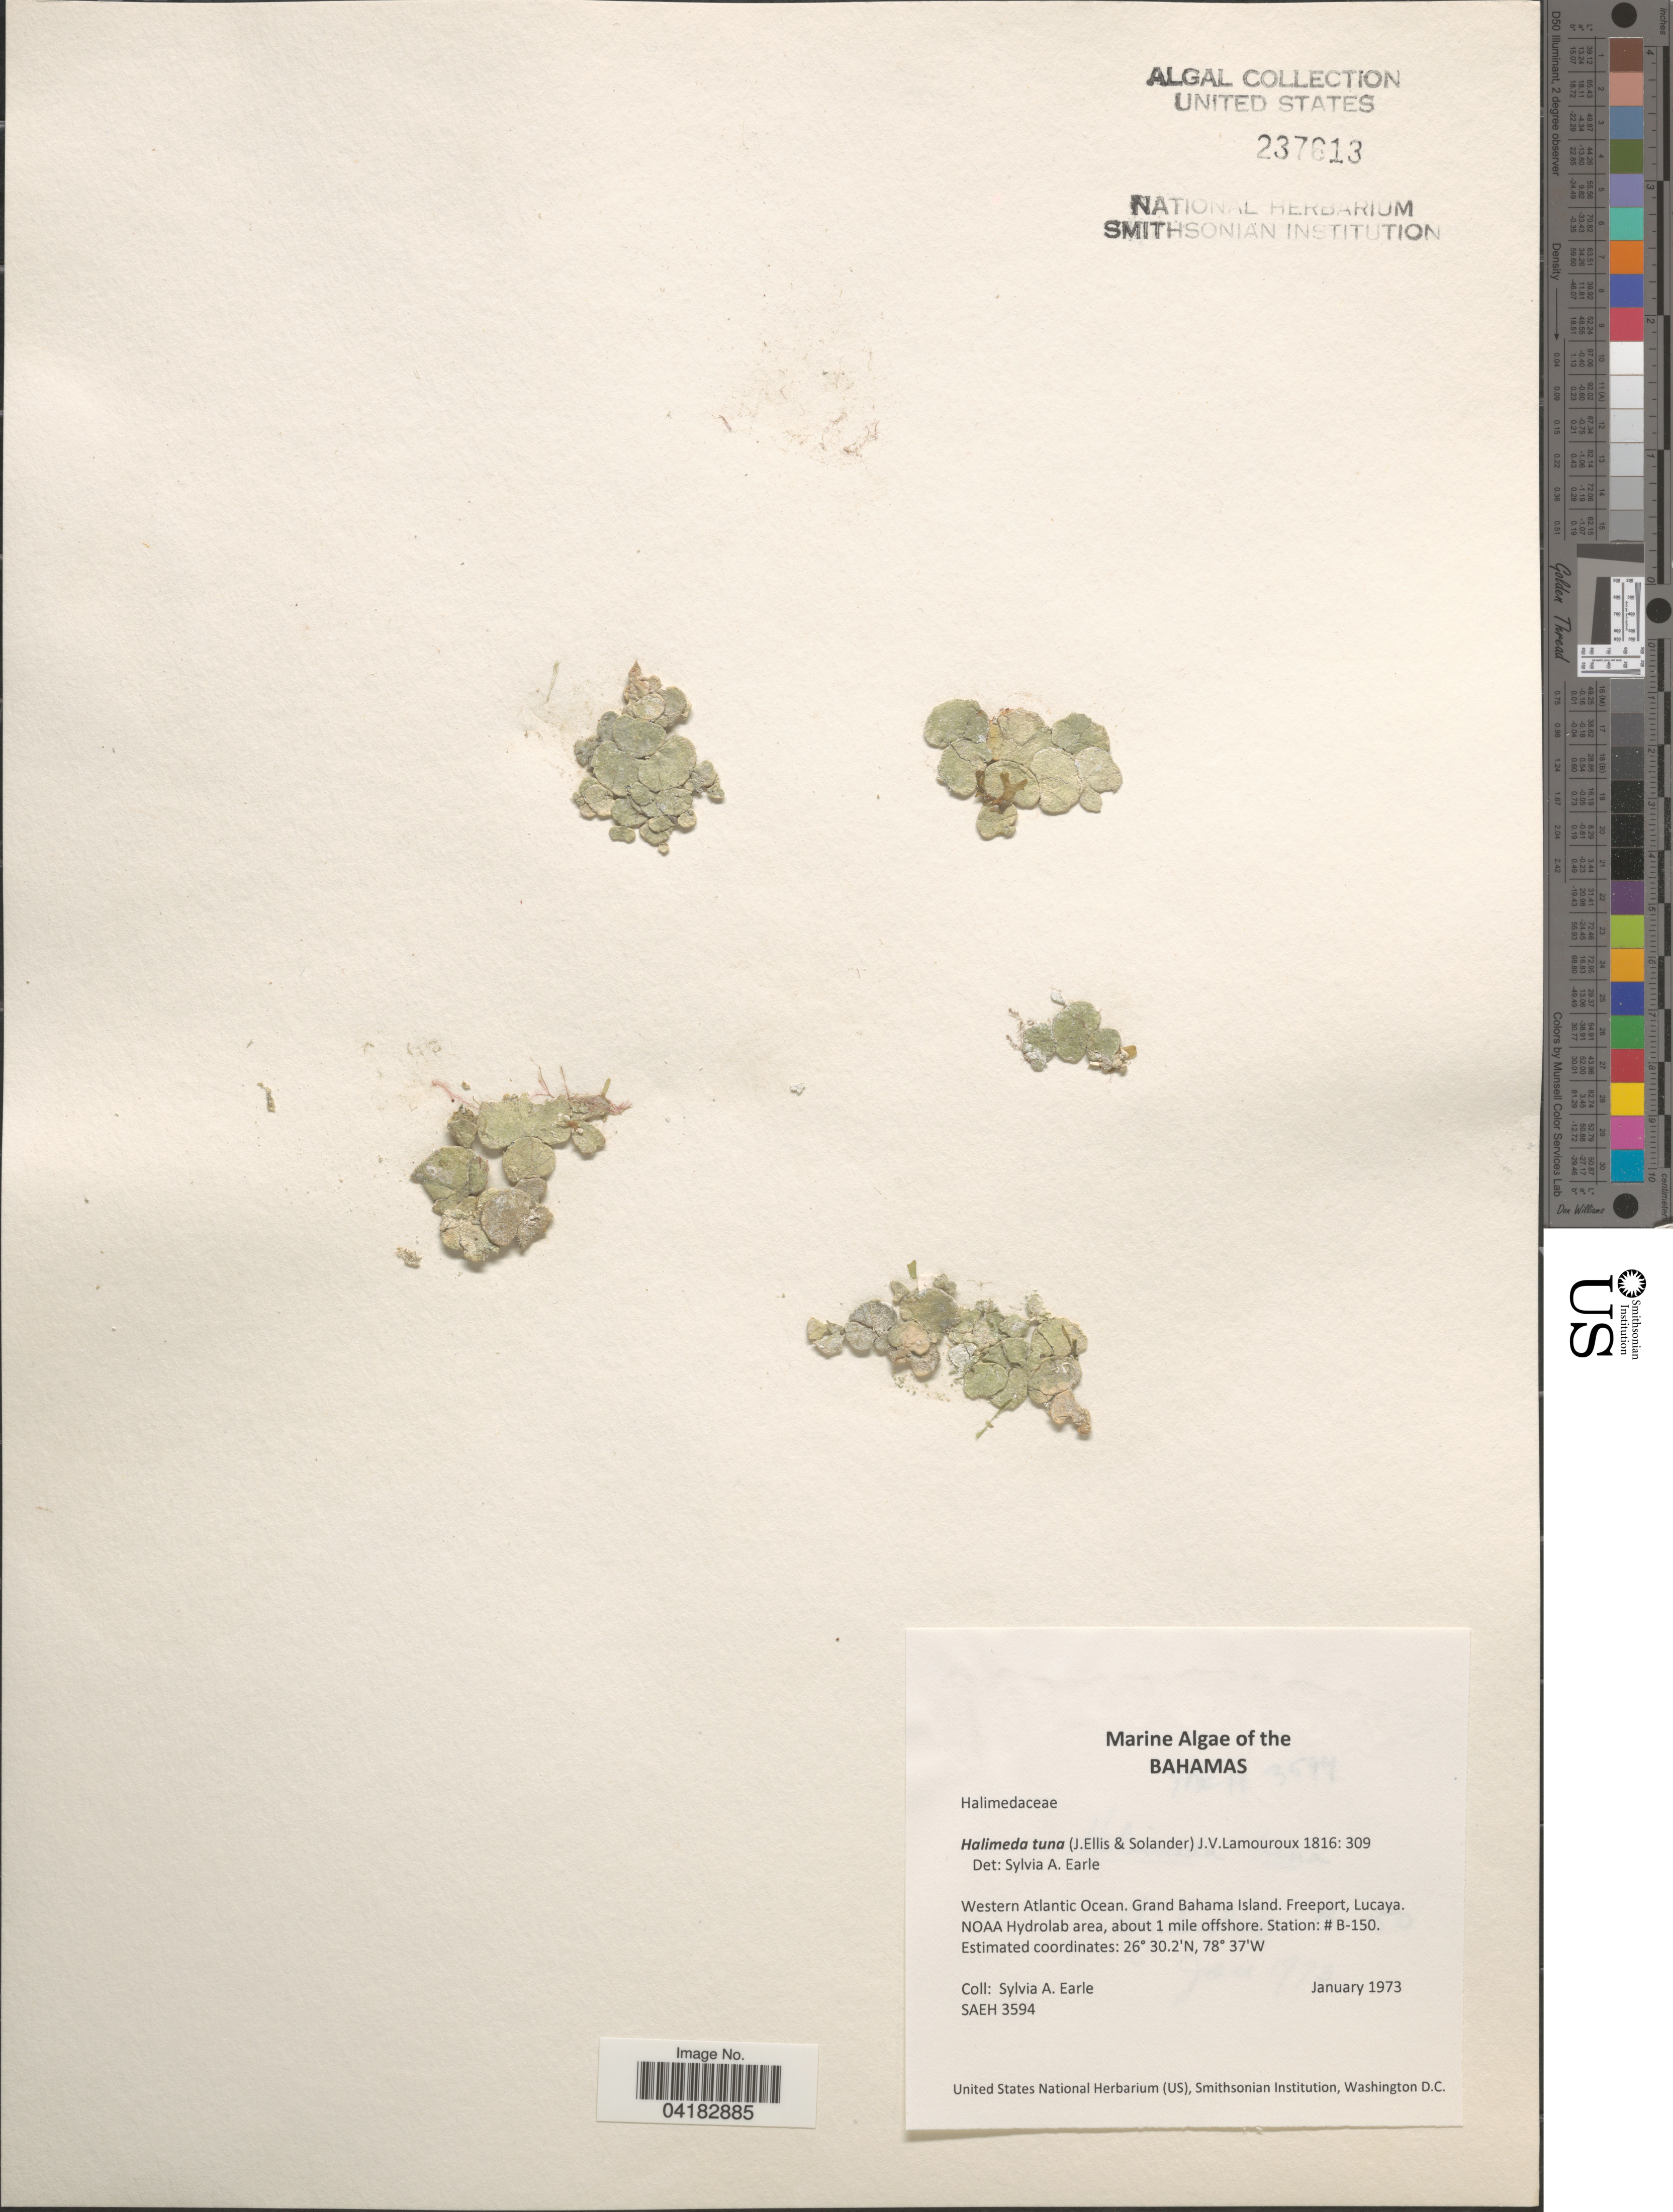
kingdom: Plantae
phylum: Chlorophyta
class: Ulvophyceae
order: Bryopsidales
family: Halimedaceae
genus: Halimeda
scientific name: Halimeda tuna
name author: (J. Ellis & Sol.) J.V.Lamouroux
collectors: S. A. Earle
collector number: SAEH3594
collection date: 1973-01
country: Bahamas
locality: Western Atlantic Ocean. Grand Bahama Island. Freeport, Lucaya. NOAA Hydrolab area, about 1 mile offshore. Station: # B-150.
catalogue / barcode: US 237613